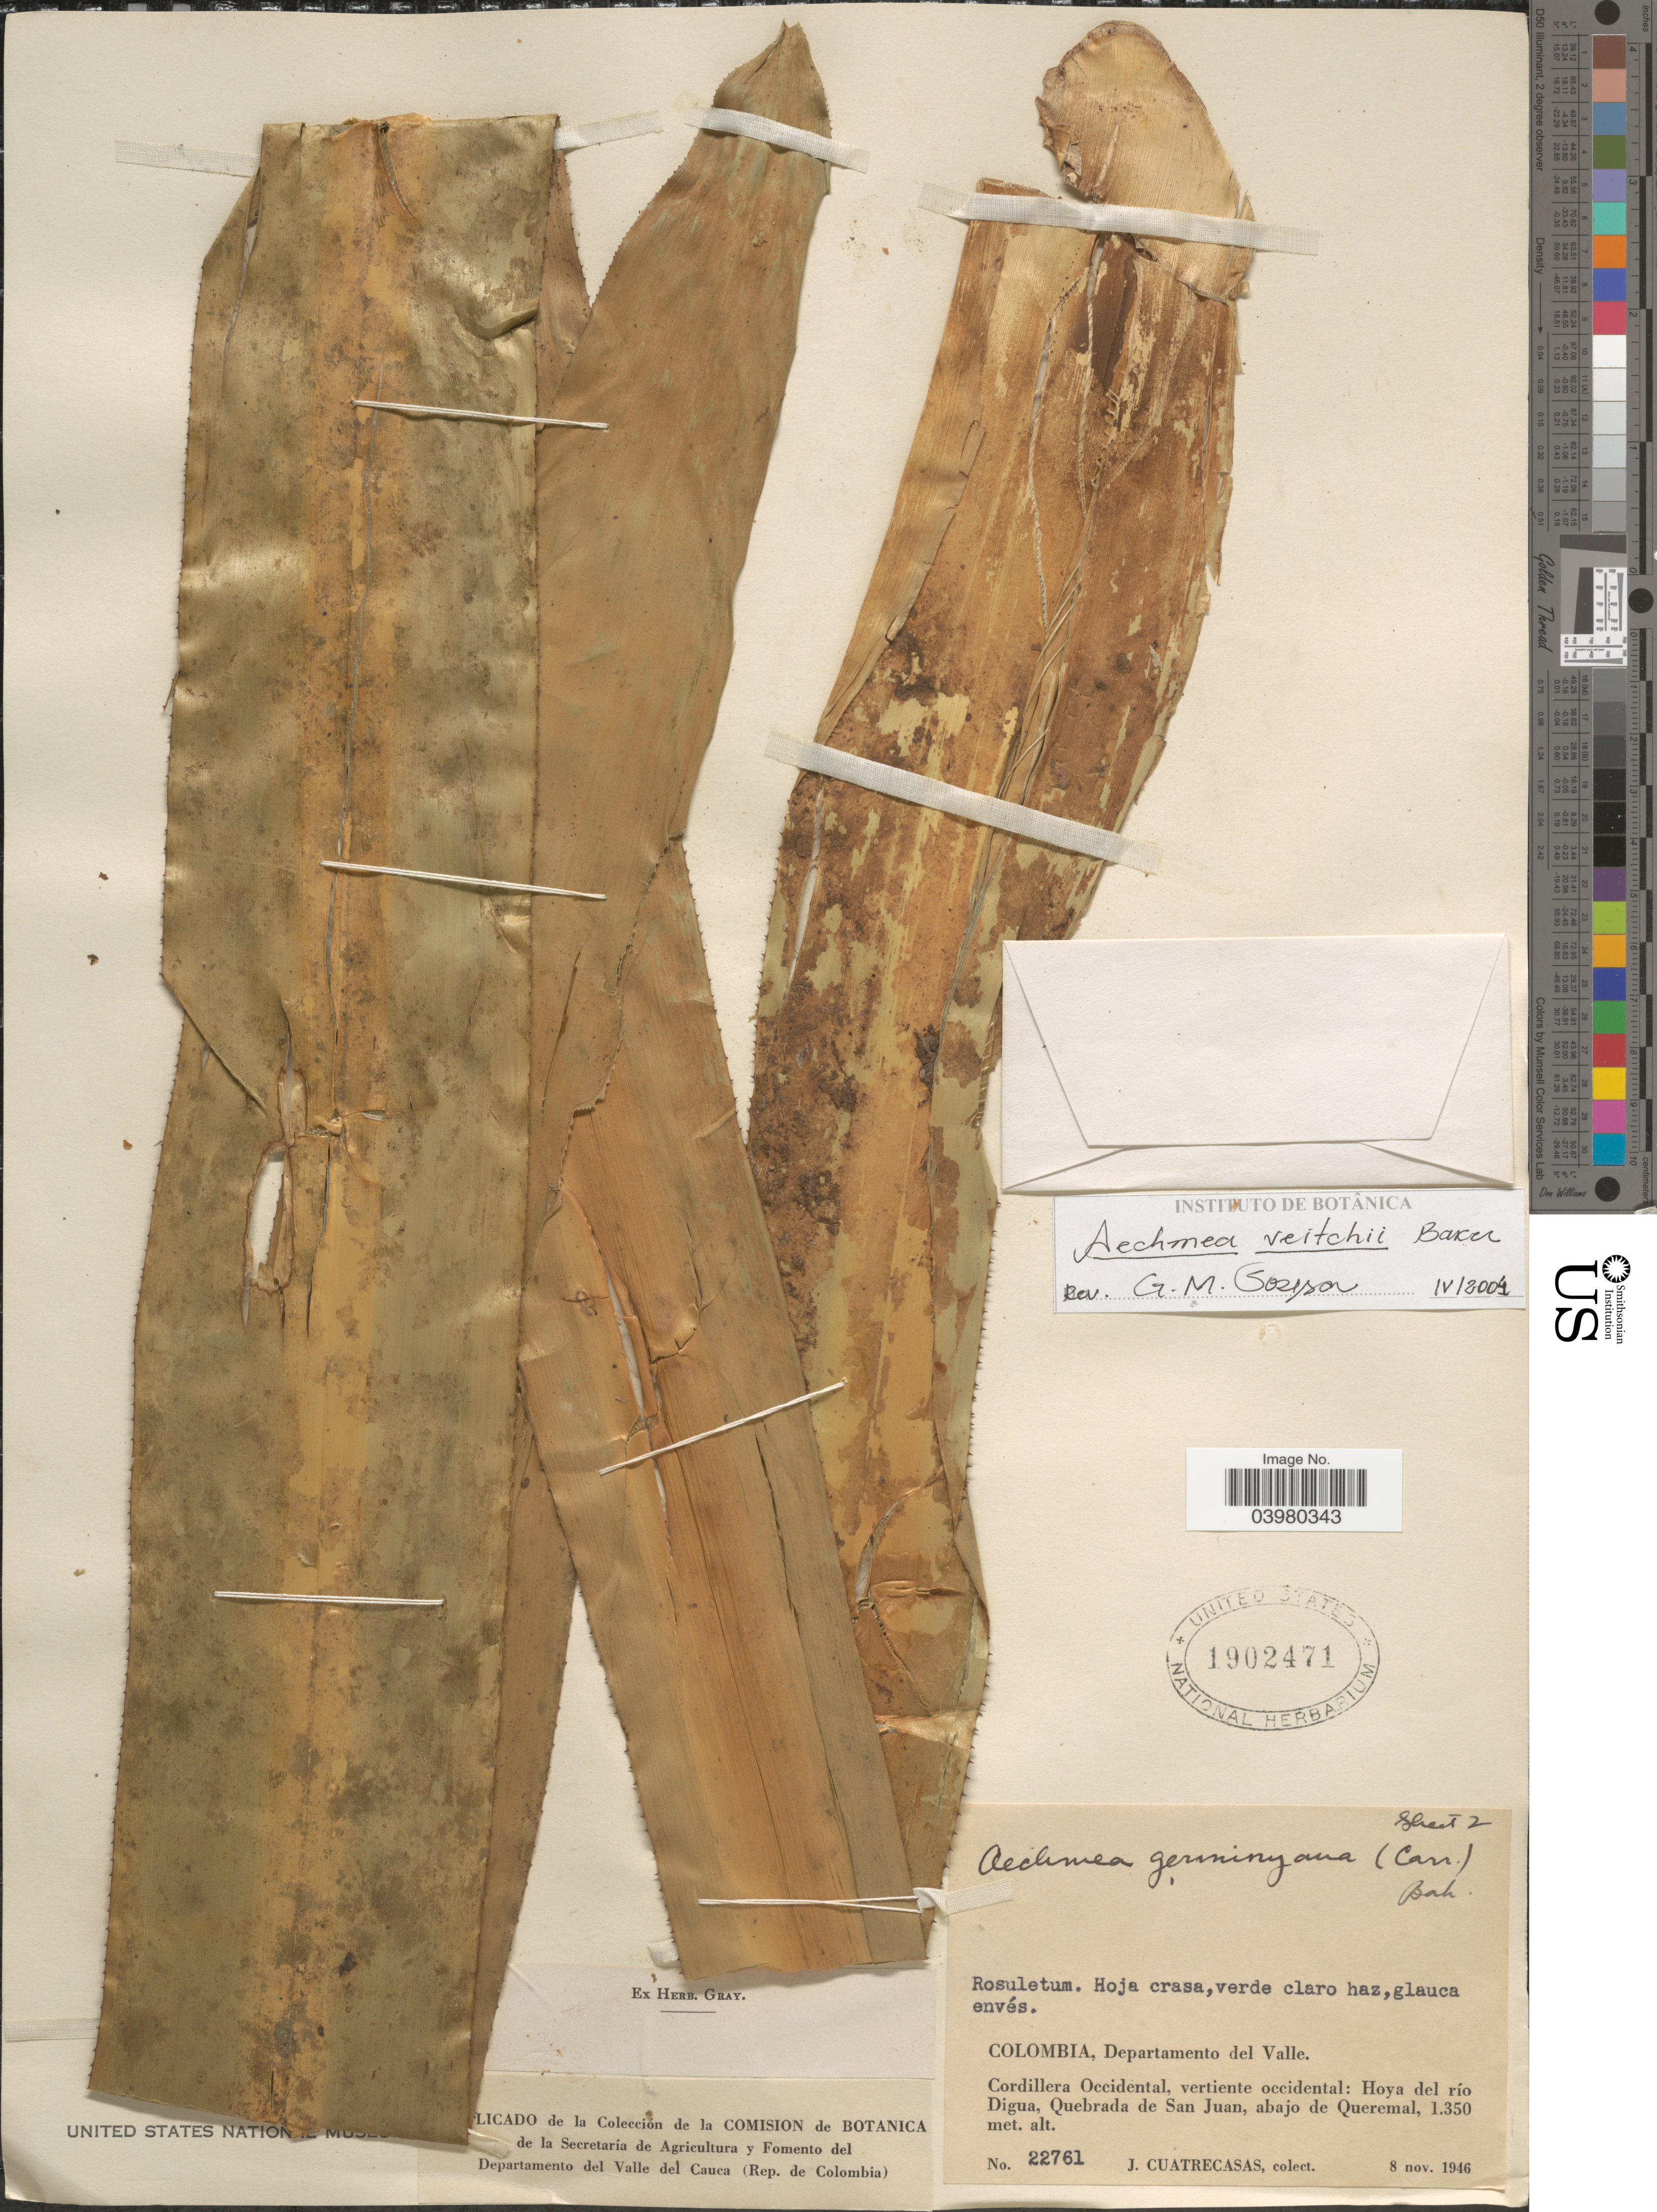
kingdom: Plantae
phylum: Tracheophyta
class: Liliopsida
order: Poales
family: Bromeliaceae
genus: Aechmea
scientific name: Aechmea veitchii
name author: Baker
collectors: J. Cuatrecasas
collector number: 22761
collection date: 1946-11-08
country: Colombia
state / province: Valle del Cauca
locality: Departamento del Valle. Cordillera Occidental, vertiente occidental: Hoya del río Digua, Quebrada de San Juan, abajo de Queremal.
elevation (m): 1350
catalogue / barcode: US 1902471